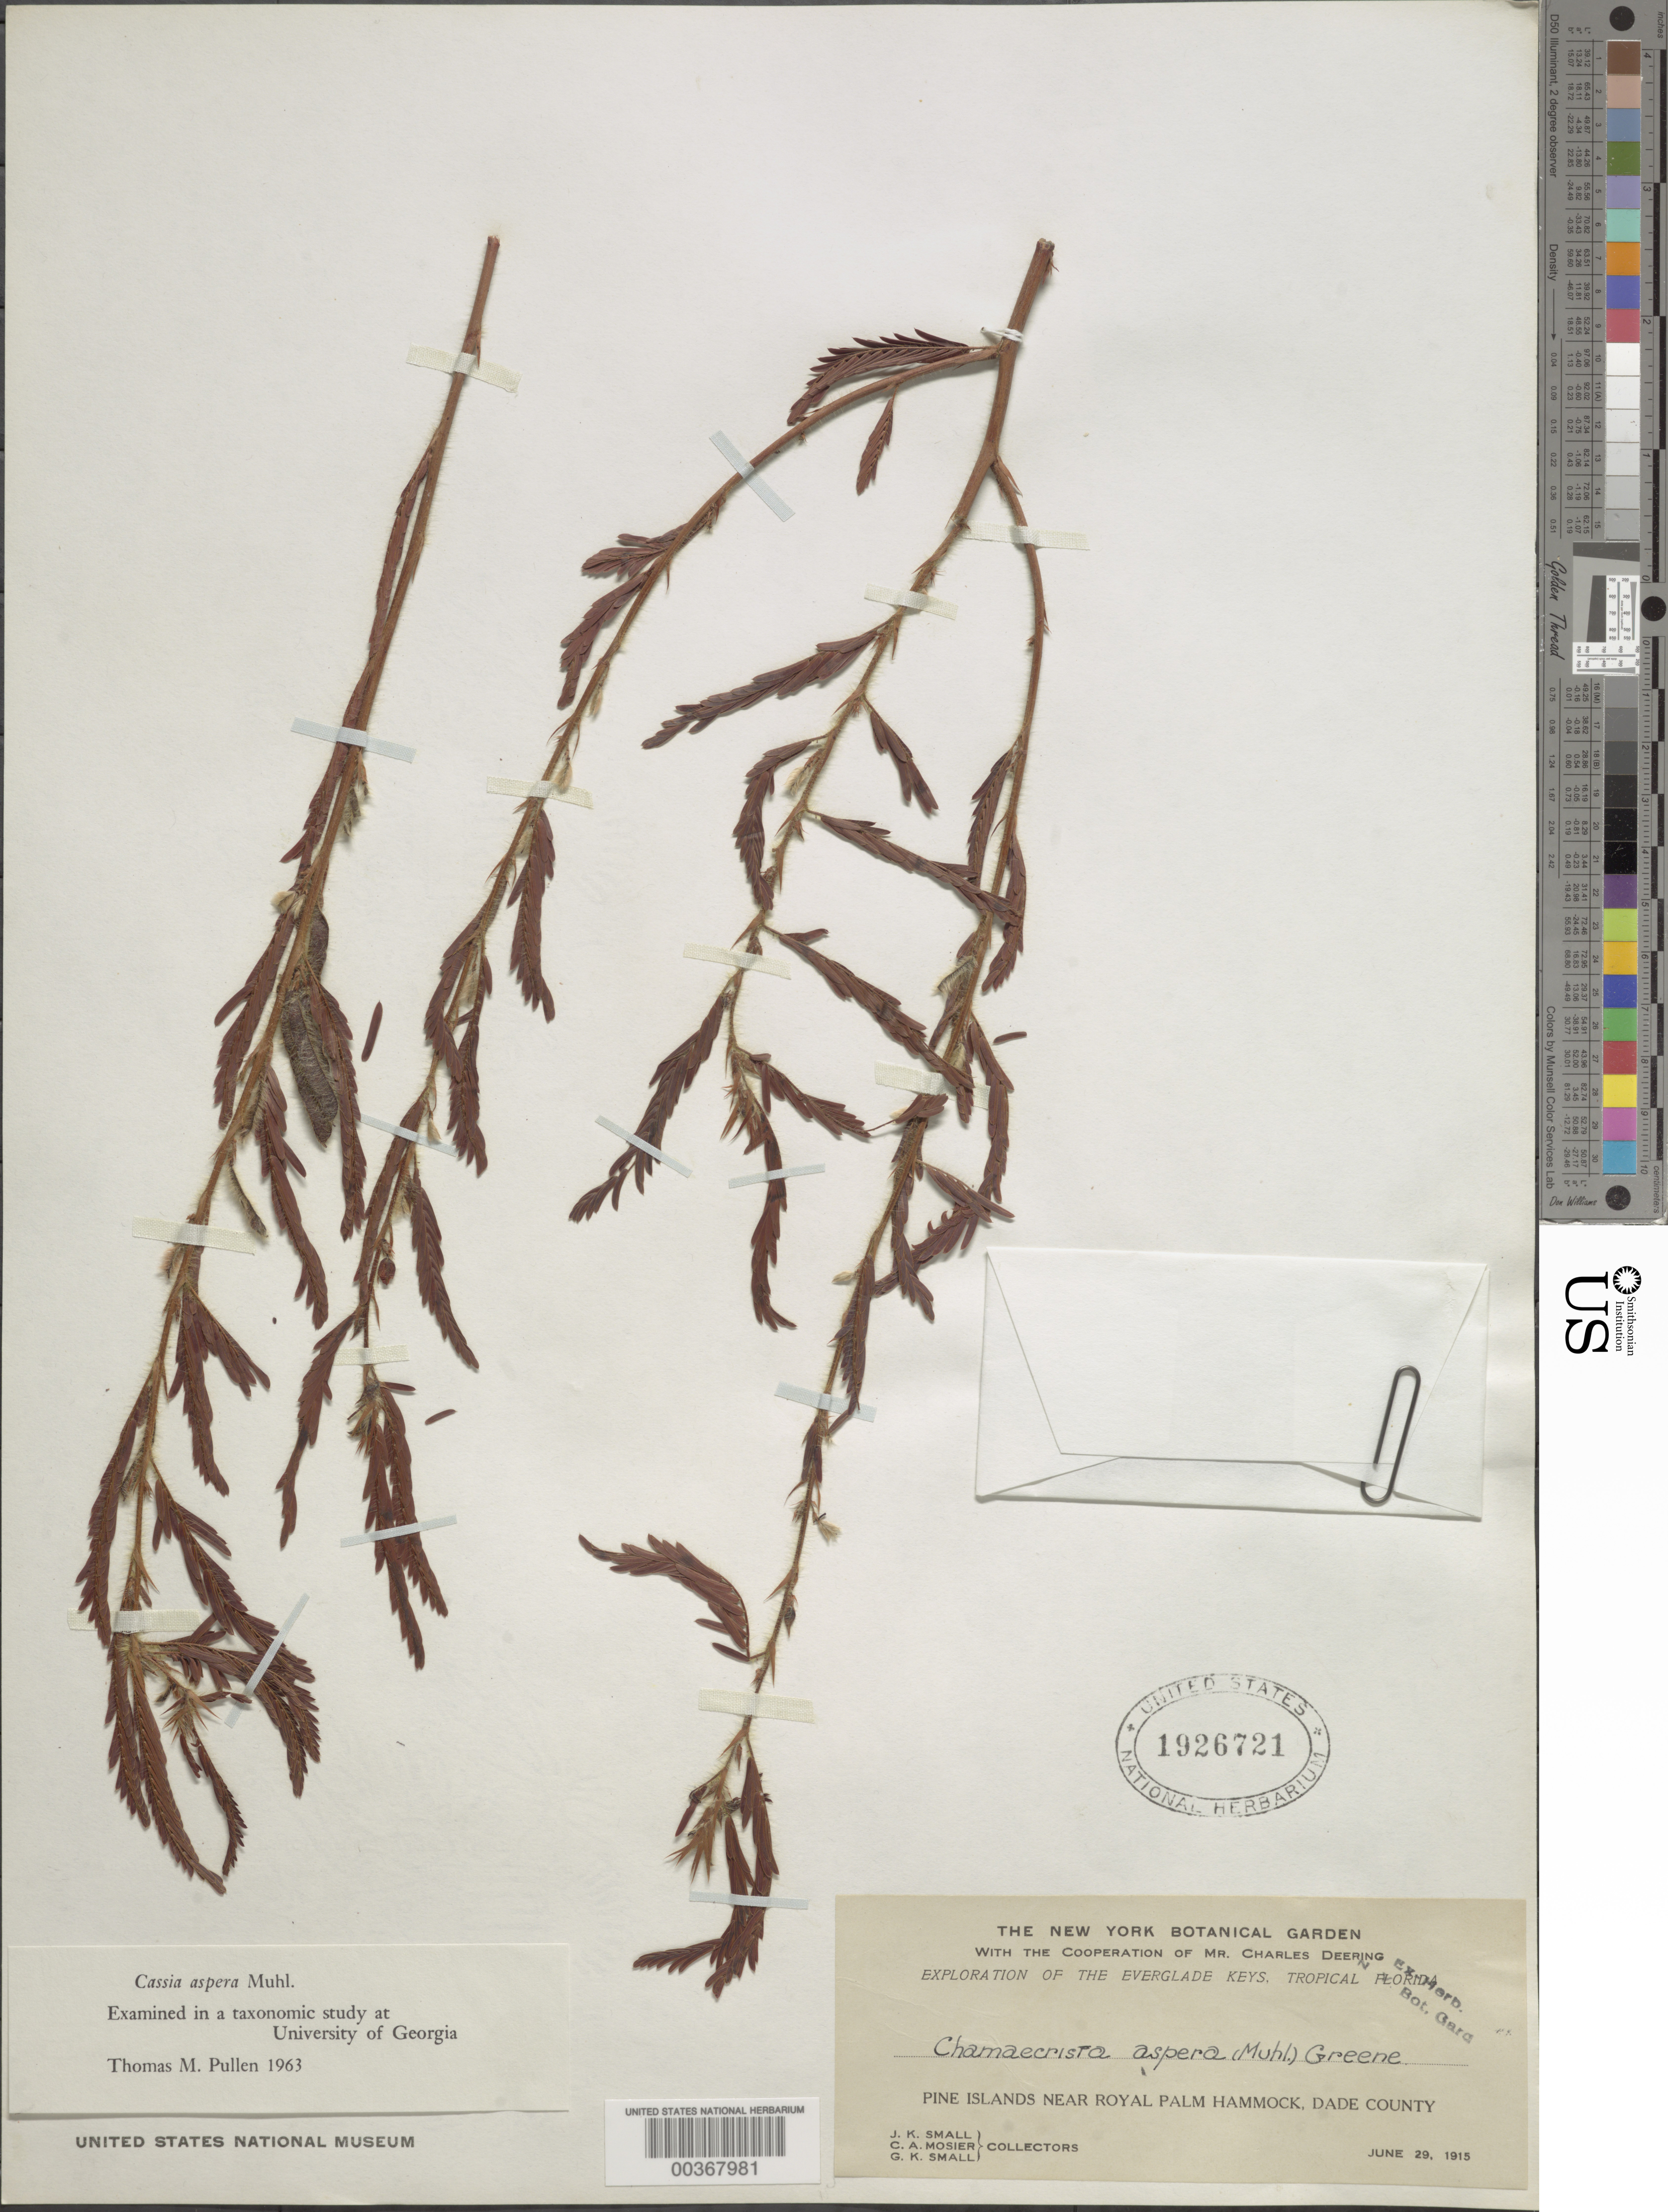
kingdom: Plantae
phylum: Tracheophyta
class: Magnoliopsida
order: Fabales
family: Fabaceae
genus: Chamaecrista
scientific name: Chamaecrista nictitans var. aspera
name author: (Muhl. ex Elliot) H.S. Irwin & Barneby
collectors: J. K. Small, C. A. Mosier & G. K. Small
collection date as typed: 29 Jun 1915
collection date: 1915-06-29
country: United States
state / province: Florida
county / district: Dade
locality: Pine is. near royal palm hammock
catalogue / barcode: US 1926721